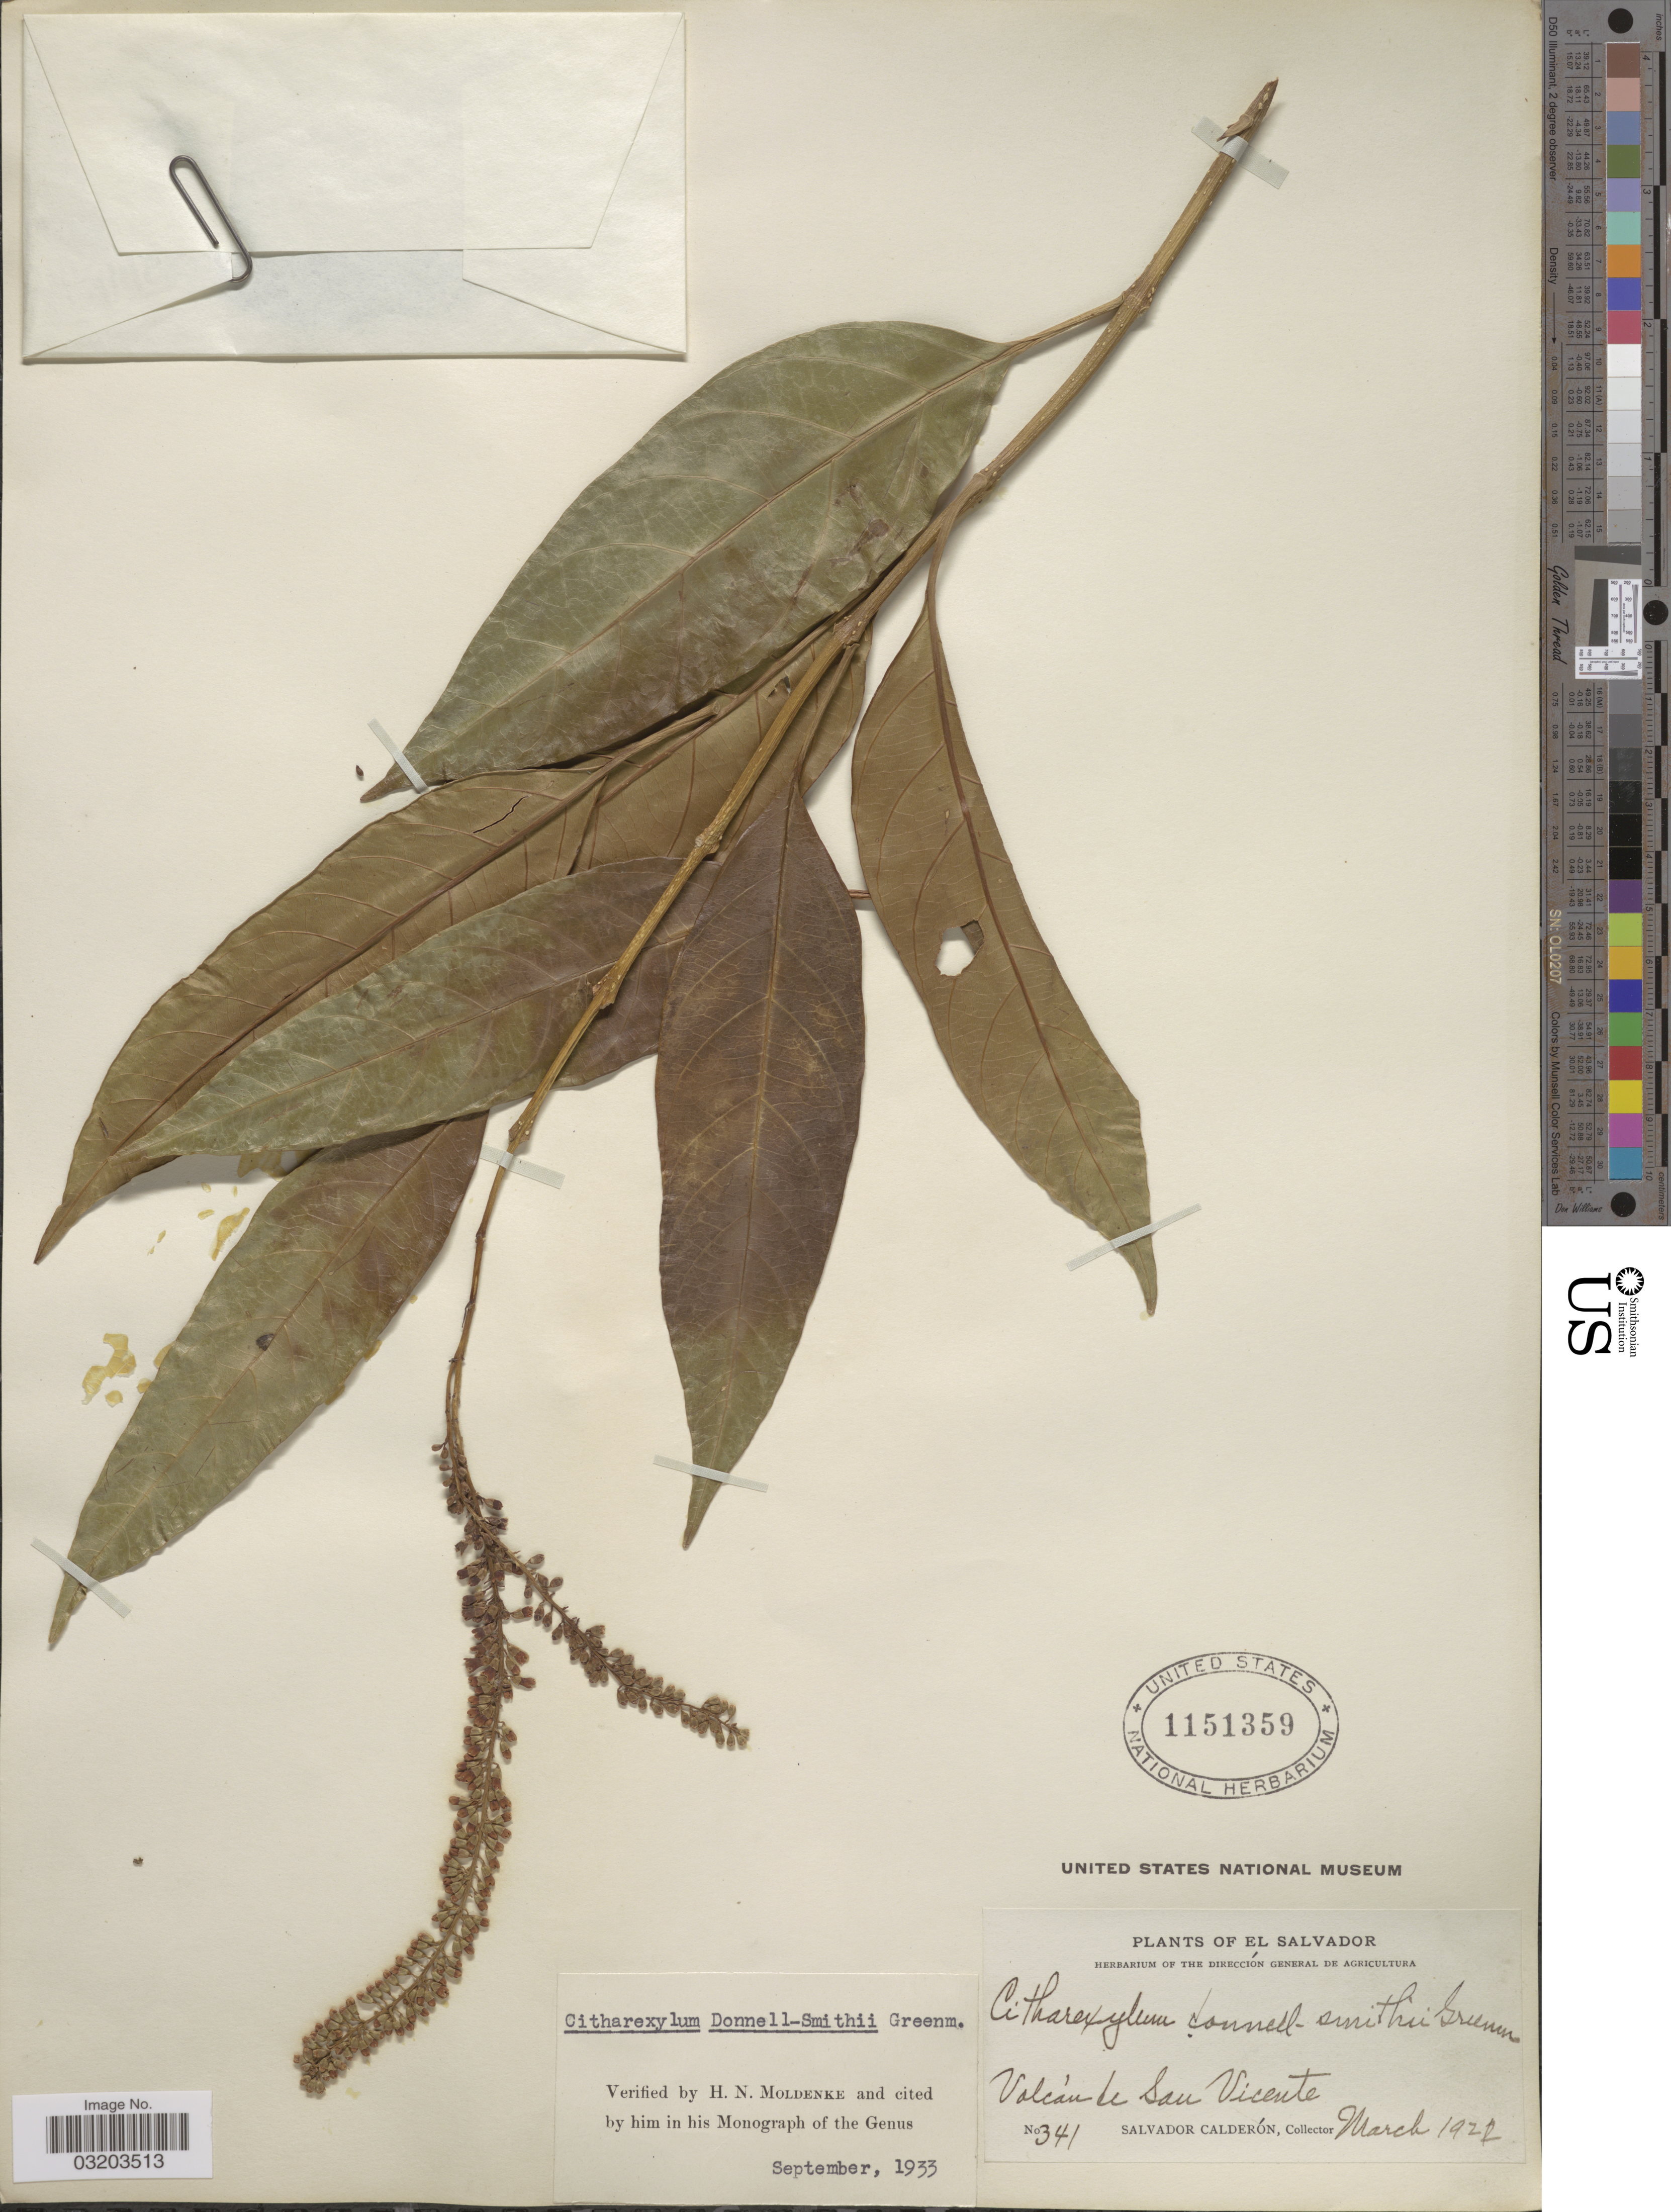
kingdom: Plantae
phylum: Tracheophyta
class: Magnoliopsida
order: Lamiales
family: Verbenaceae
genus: Citharexylum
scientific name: Citharexylum donnell-smithii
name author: Greenm.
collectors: S. Calderón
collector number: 341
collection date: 1922-03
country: El Salvador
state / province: San Vincente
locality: Volcán de San Vicente.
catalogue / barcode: US 1151359